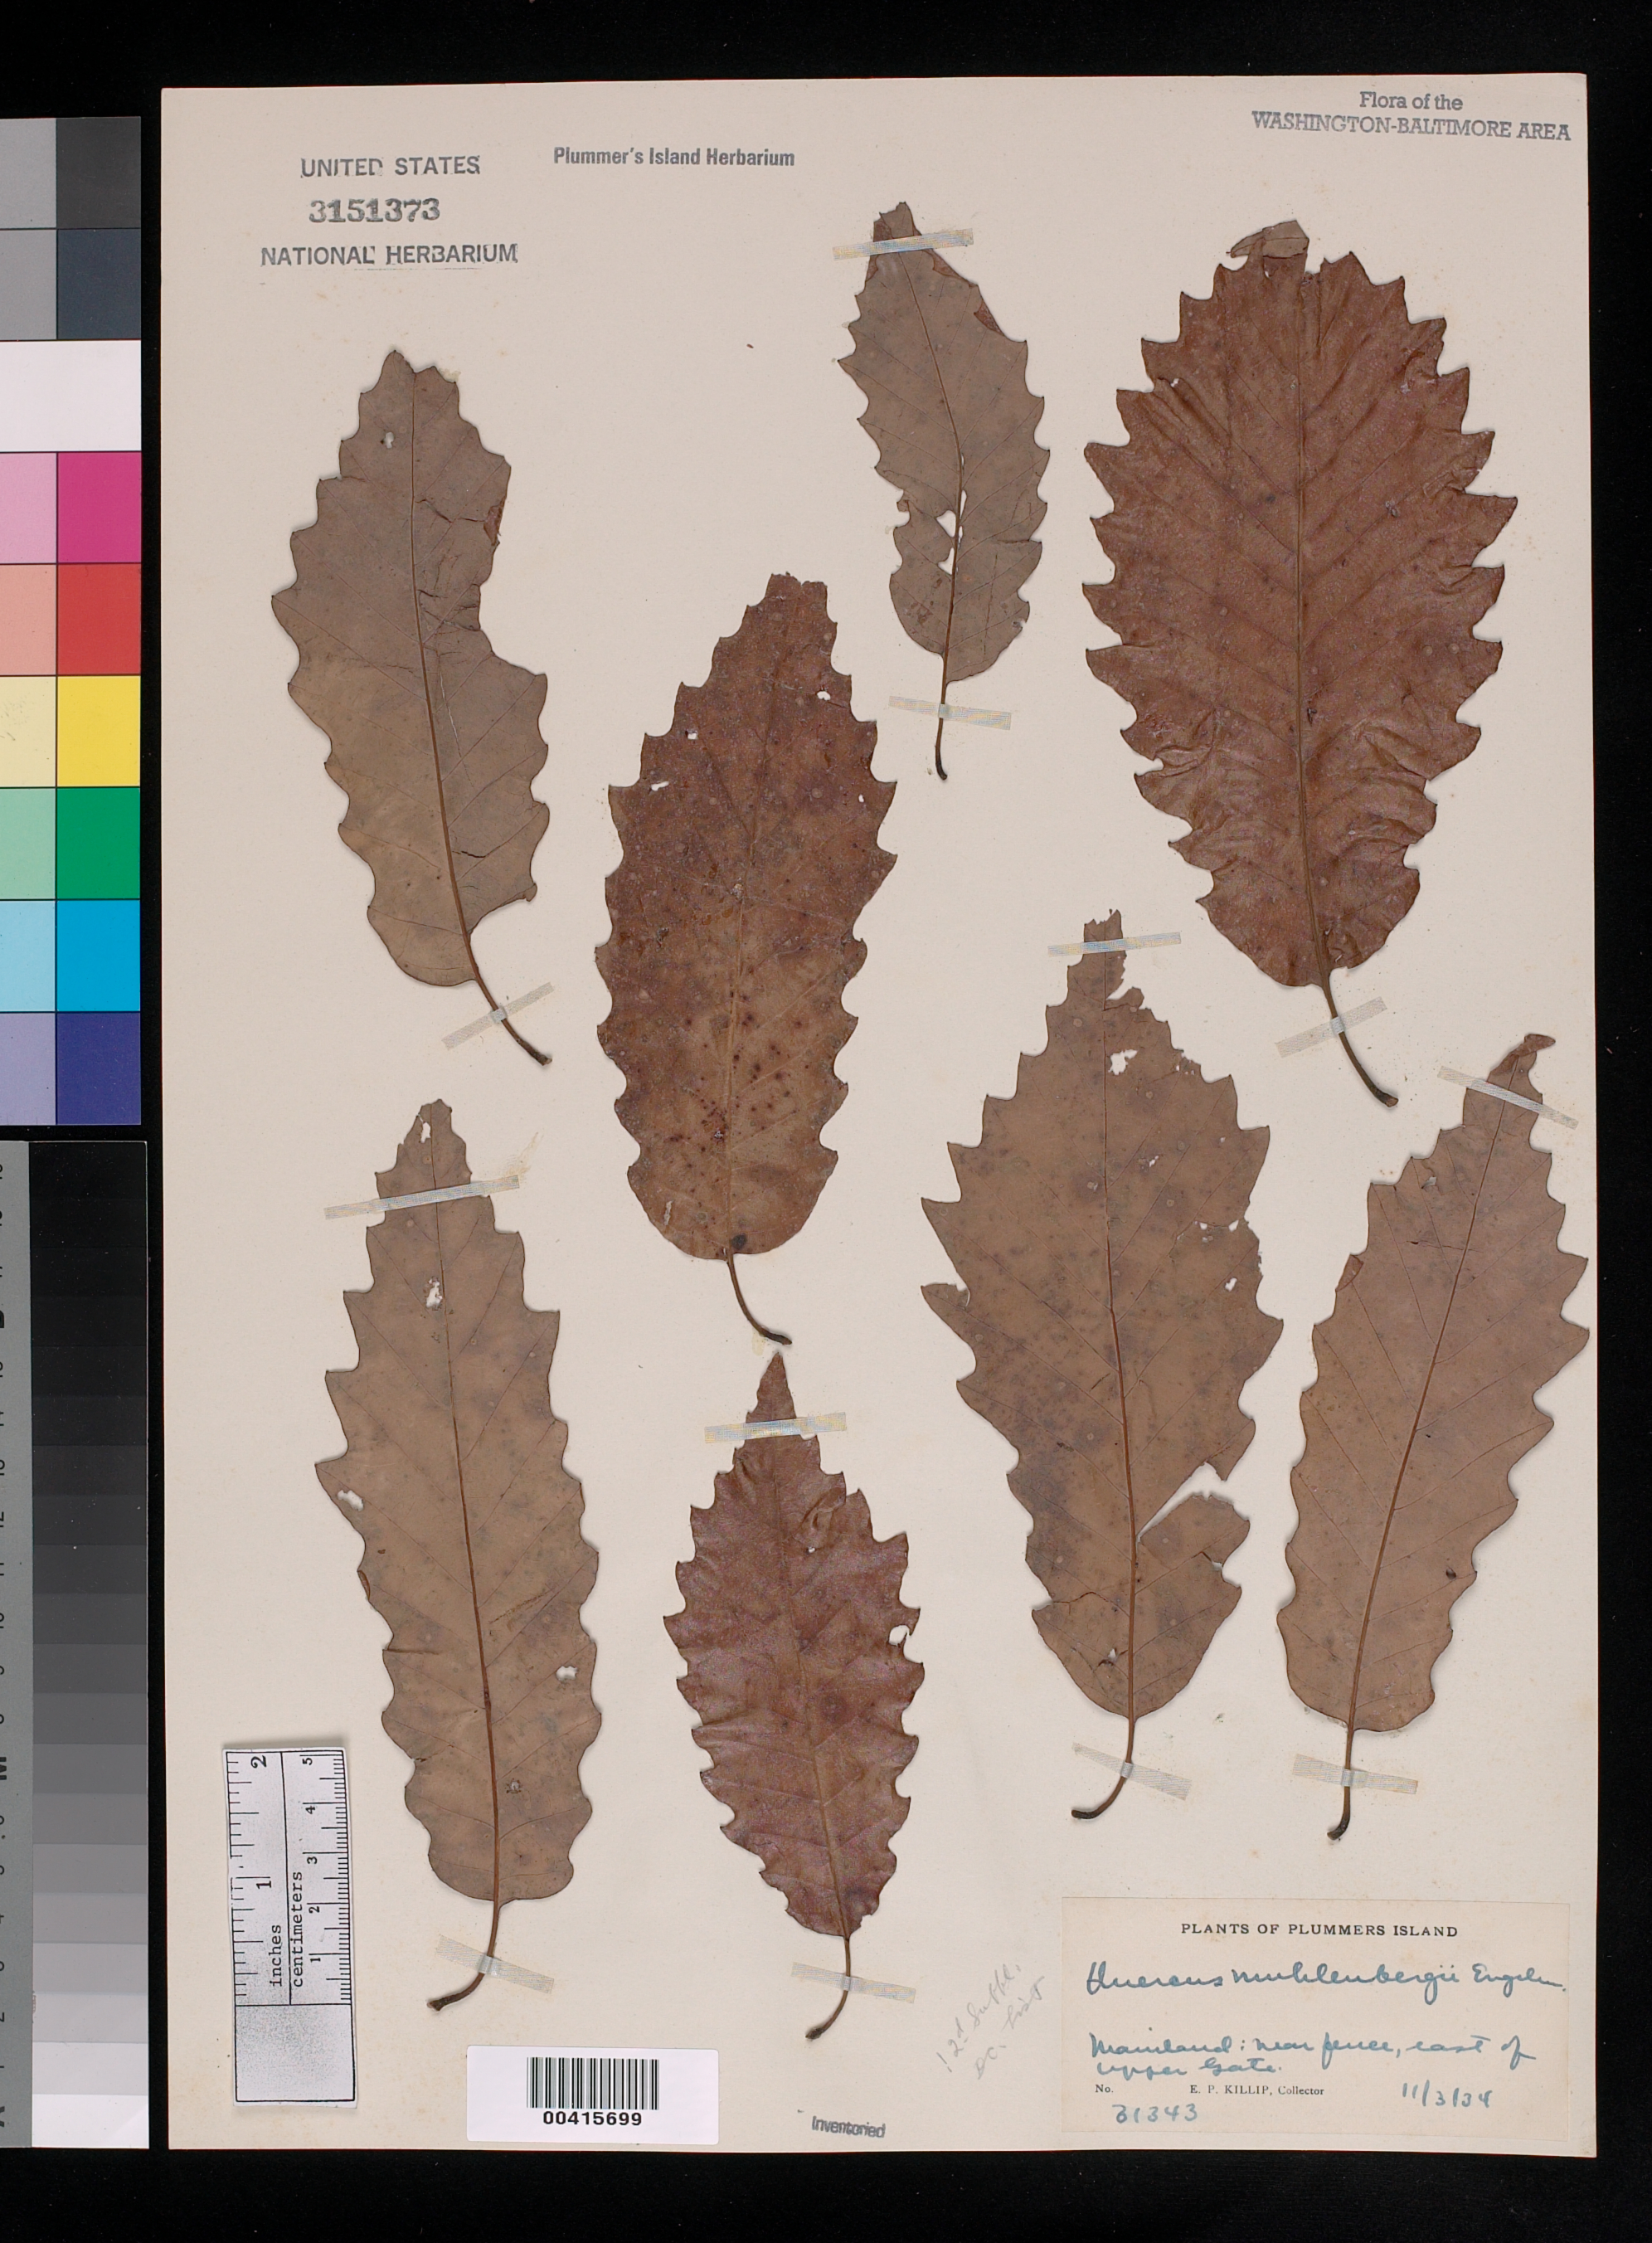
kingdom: Plantae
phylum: Tracheophyta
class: Magnoliopsida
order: Fagales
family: Fagaceae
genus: Quercus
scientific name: Quercus muehlenbergii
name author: Engelm.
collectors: E. P. Killip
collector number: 31343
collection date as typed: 03 Nov 1934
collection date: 1934-11-03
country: United States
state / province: Maryland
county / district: Montgomery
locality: Plummer's Island; Mainland, near fence, east of Upper Gate C. & O. Canal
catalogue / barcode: US 3151373